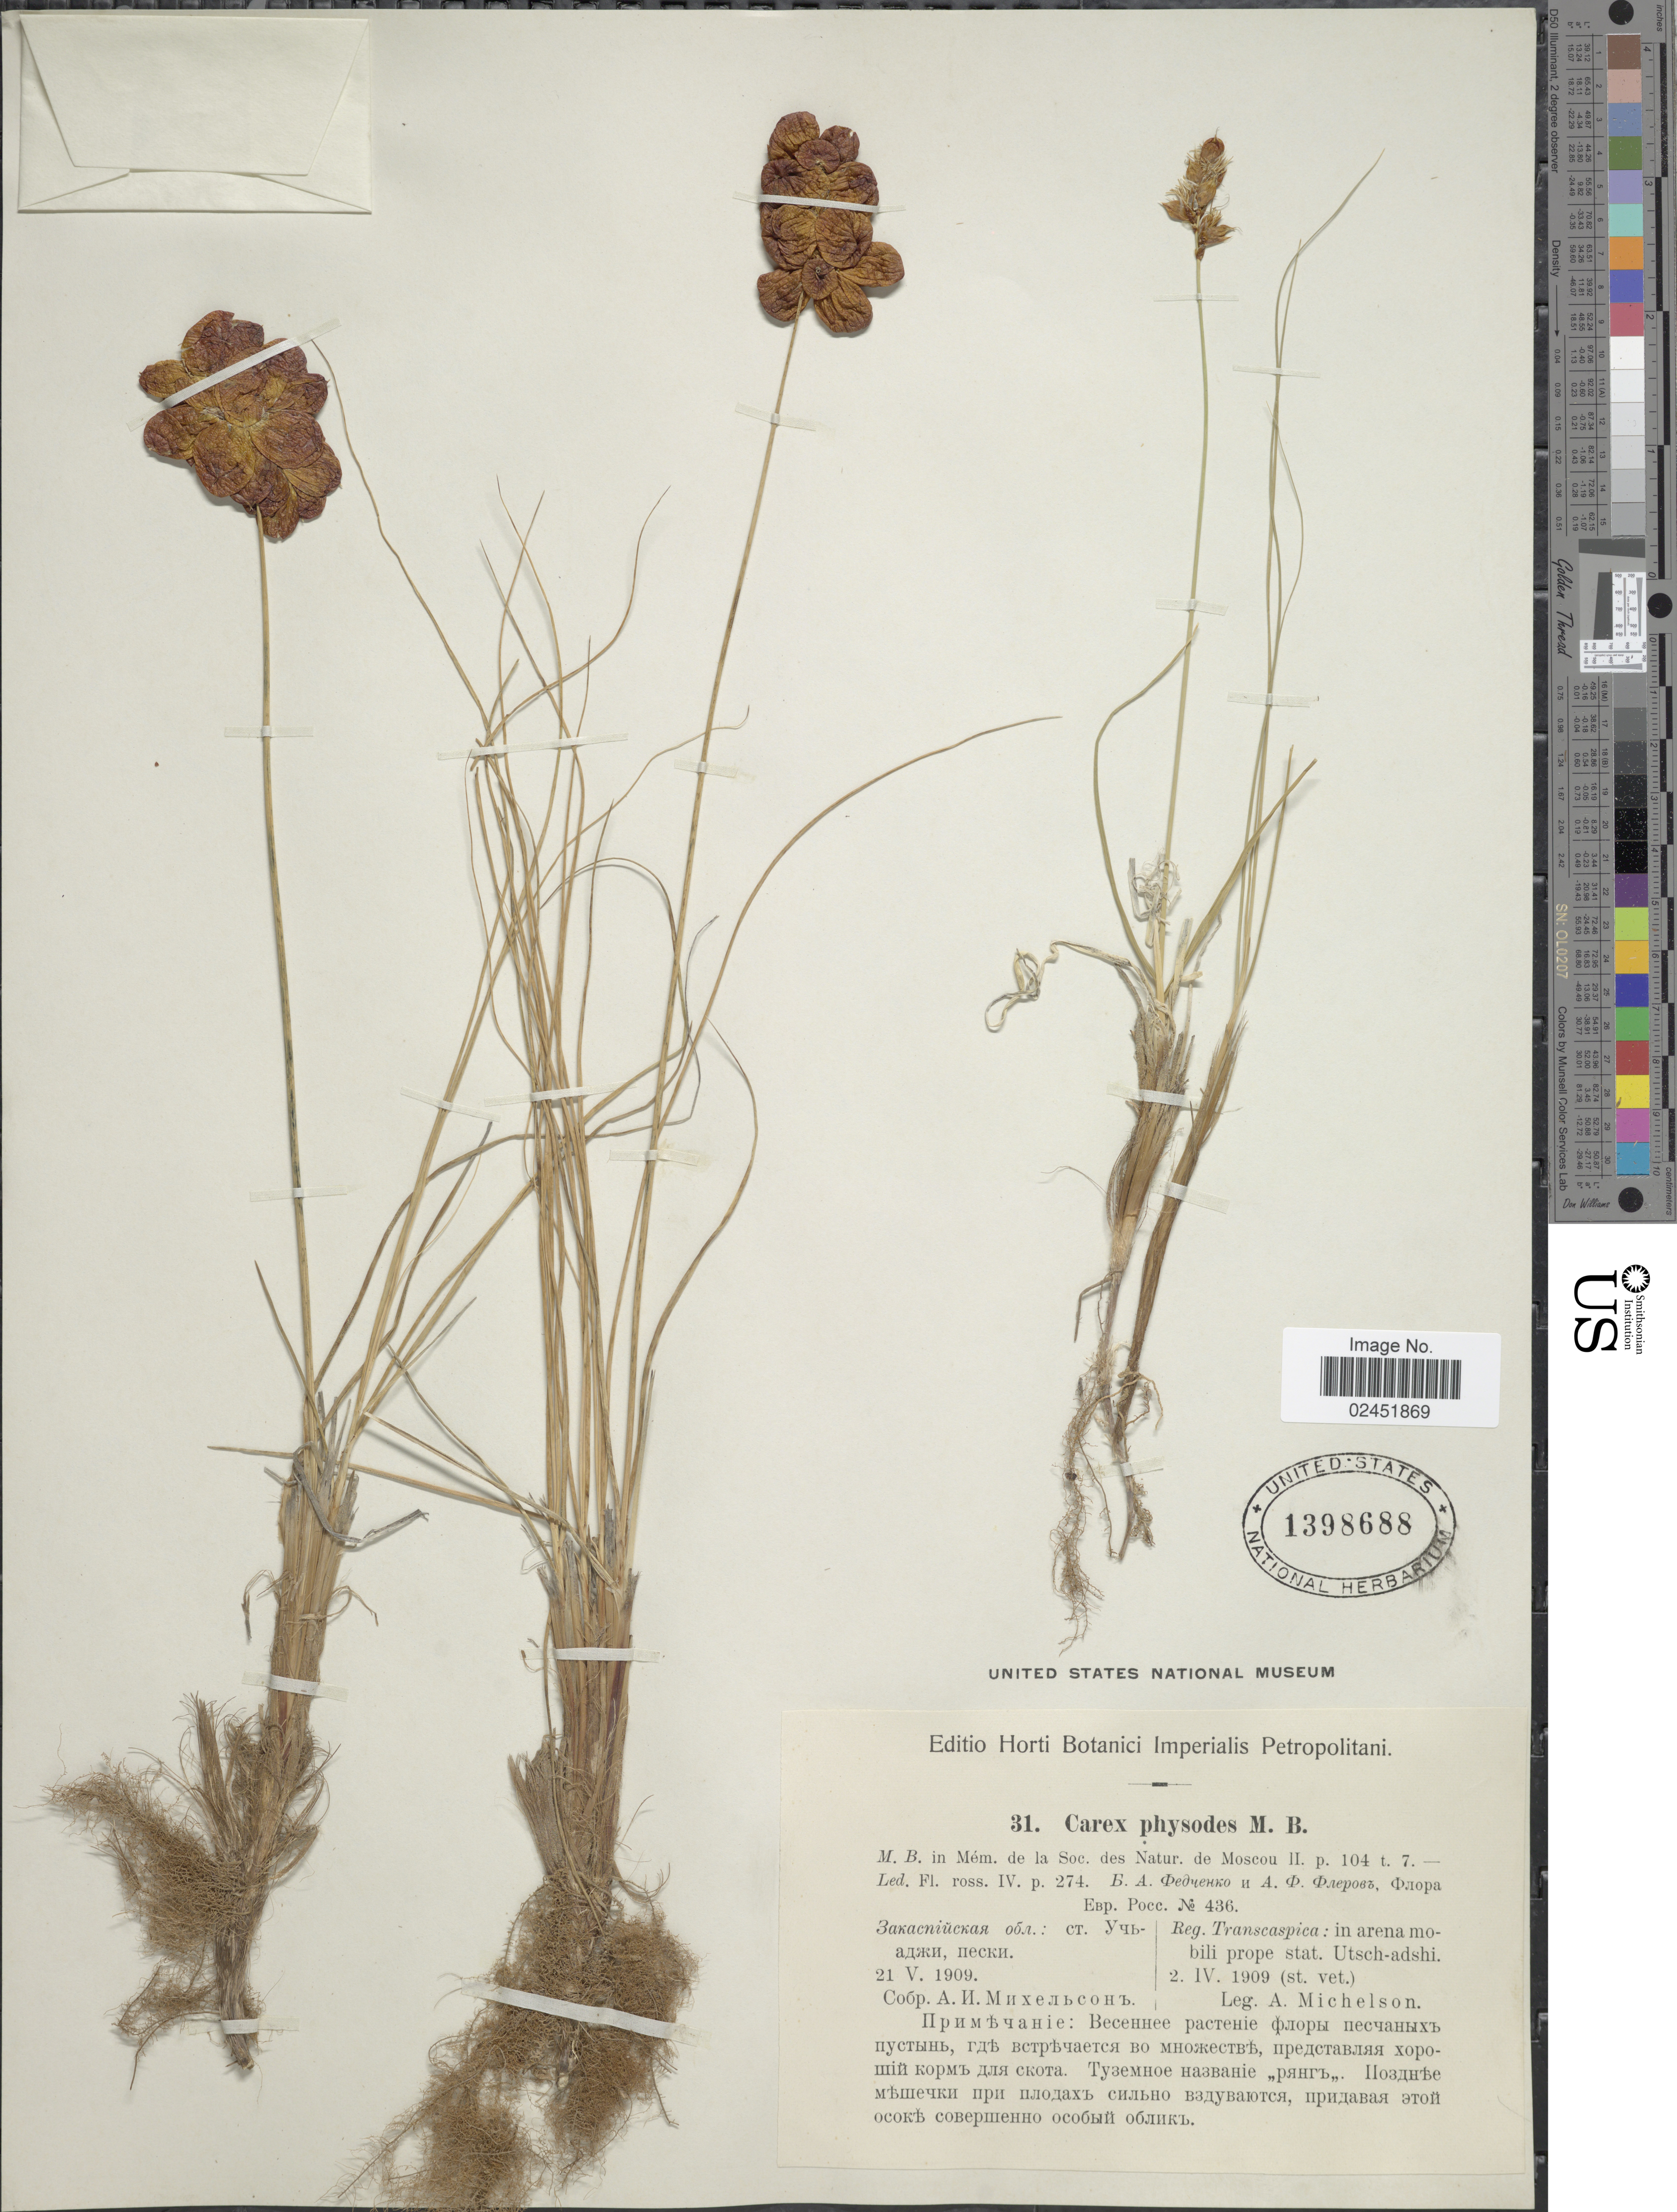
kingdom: Plantae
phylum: Tracheophyta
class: Liliopsida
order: Poales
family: Cyperaceae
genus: Carex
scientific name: Carex physodes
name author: M. Bieb.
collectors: A. Michelson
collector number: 31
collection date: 1909-04-02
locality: Reg. Transcaspica; in arena mobili prope stat. Utsch-ashi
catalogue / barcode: US 1398688